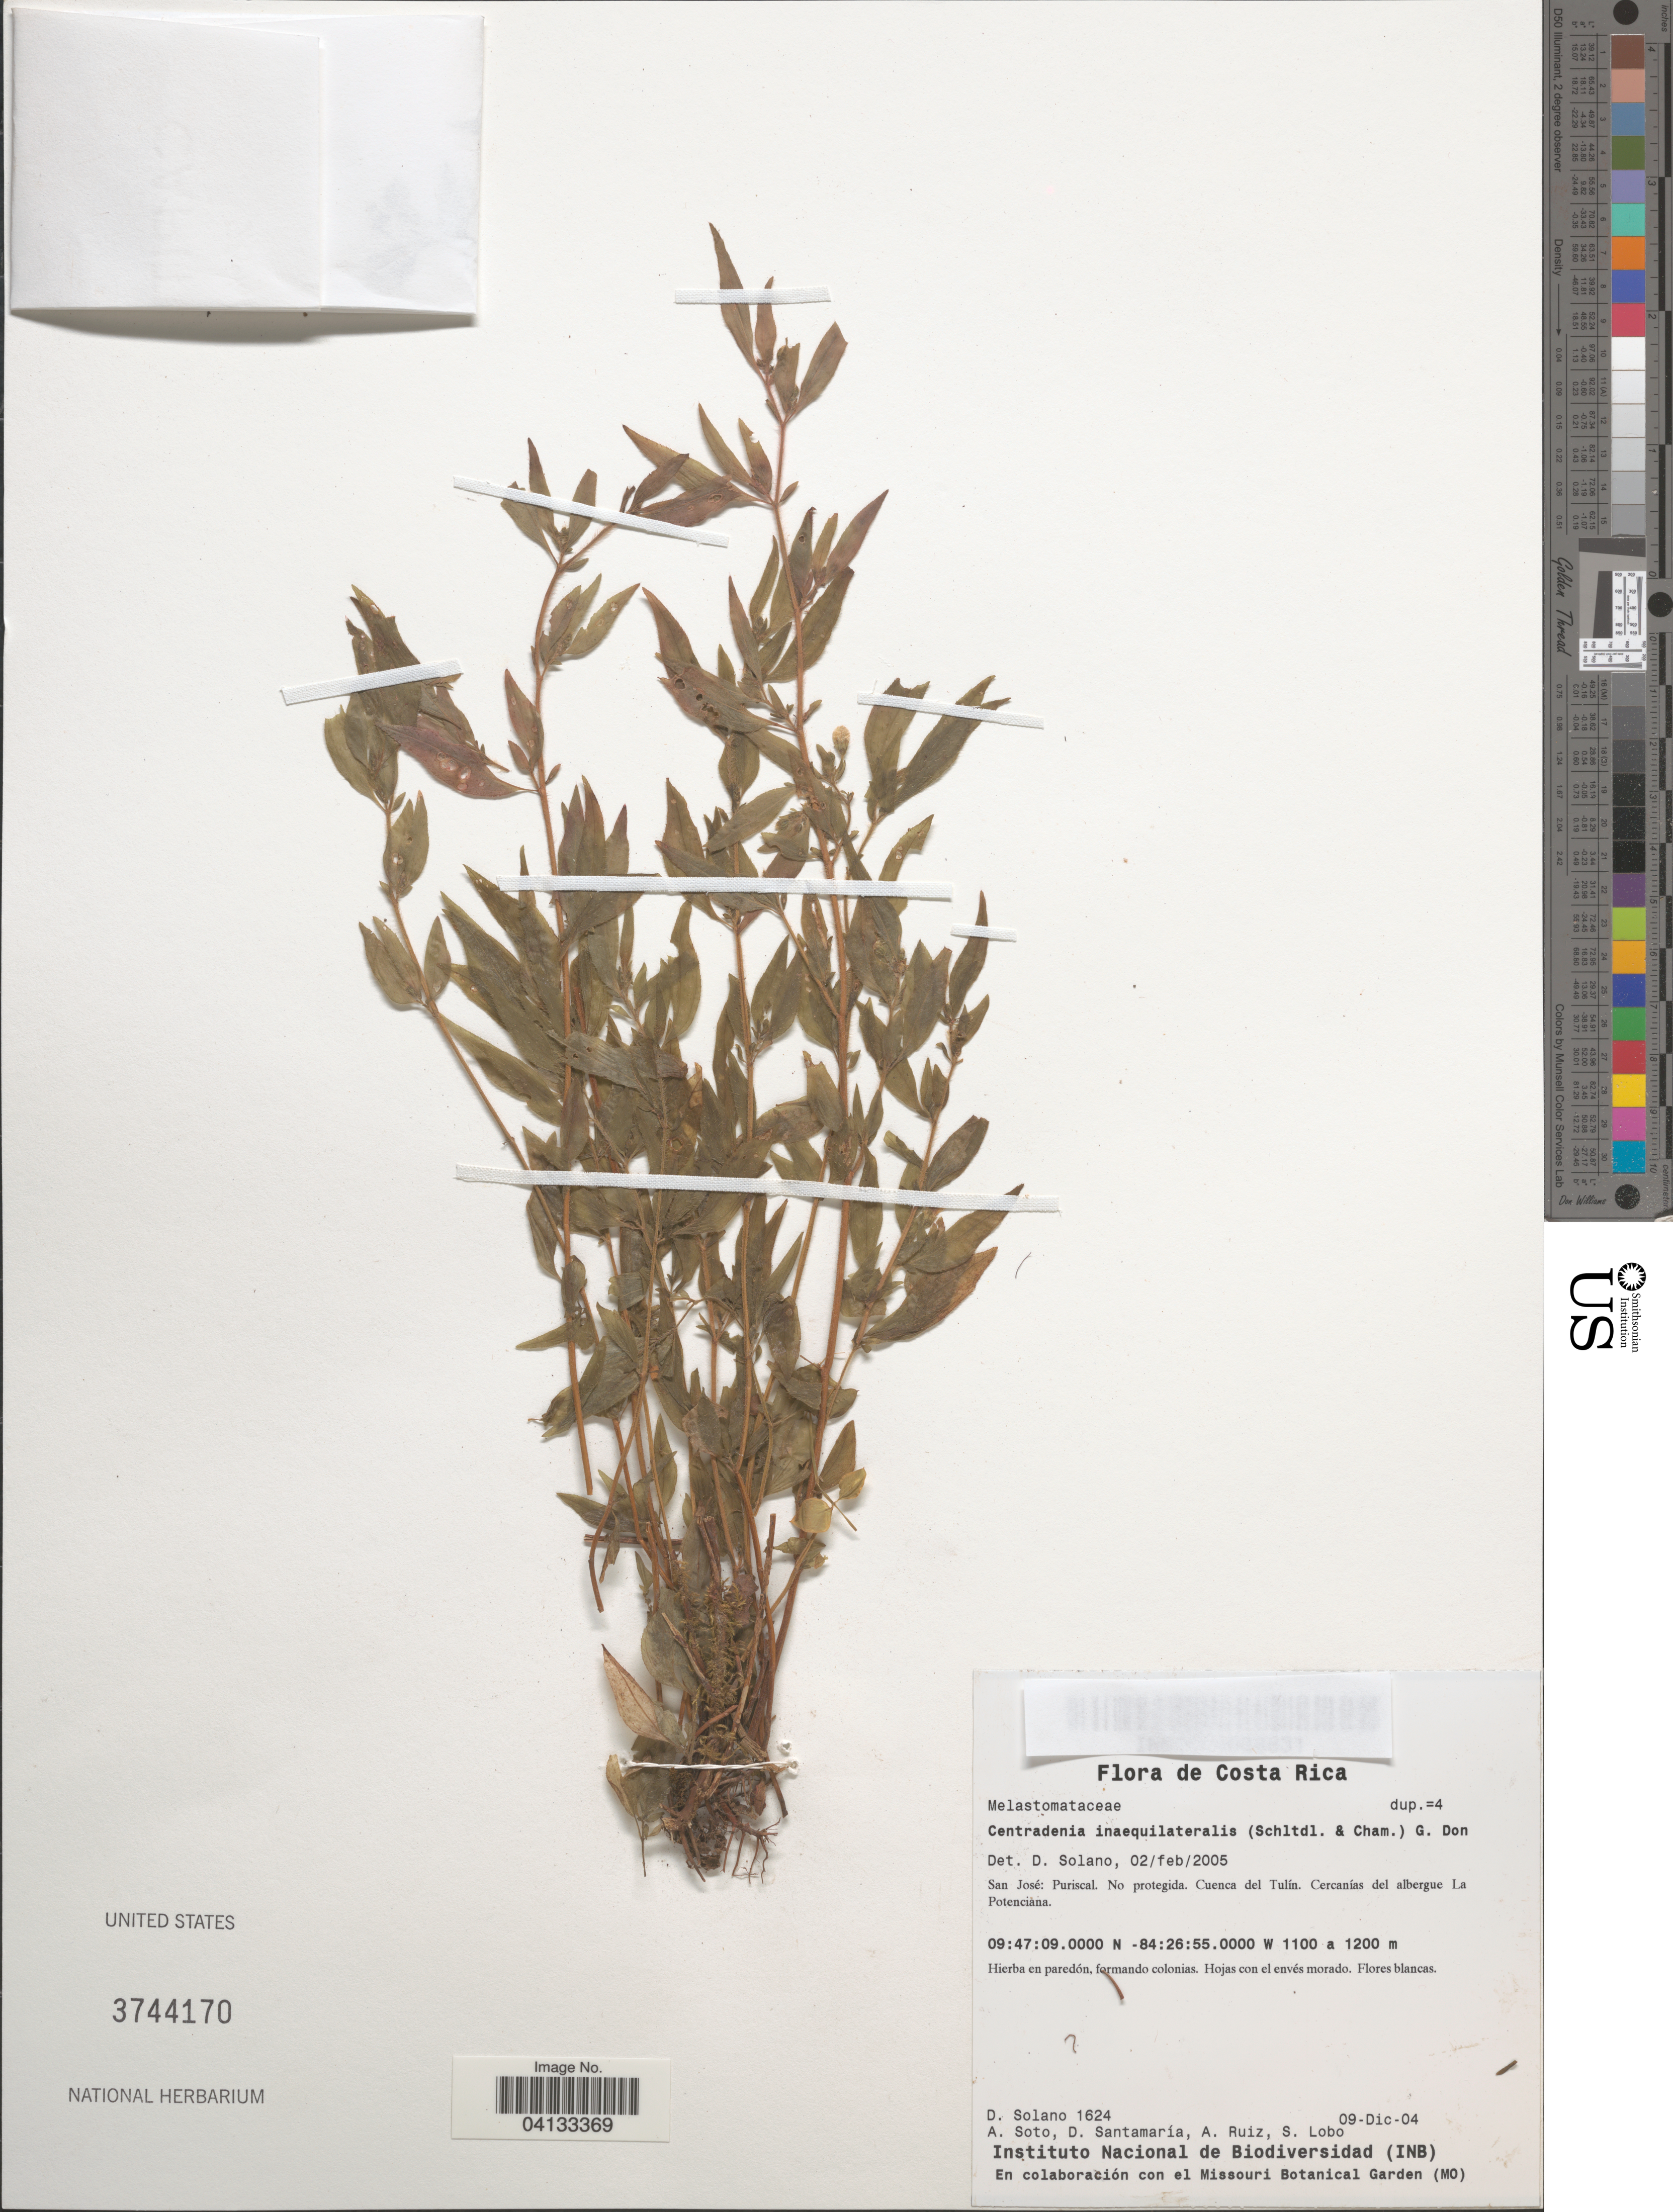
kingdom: Plantae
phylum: Tracheophyta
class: Magnoliopsida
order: Myrtales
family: Melastomataceae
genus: Centradenia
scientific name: Centradenia inaequilateralis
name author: (Gleason) G. Don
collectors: D. Solano, A. Soto, D. Santamaria, A. Ruiz & S. Lobo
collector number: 1624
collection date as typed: Transcribed d/m/y: 9/12/4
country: Costa Rica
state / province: San José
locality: Puriscal. No protegida. Cuenca del Tulín. Cercanías del albergue La Potenciana.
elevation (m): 1100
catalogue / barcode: US 3744170